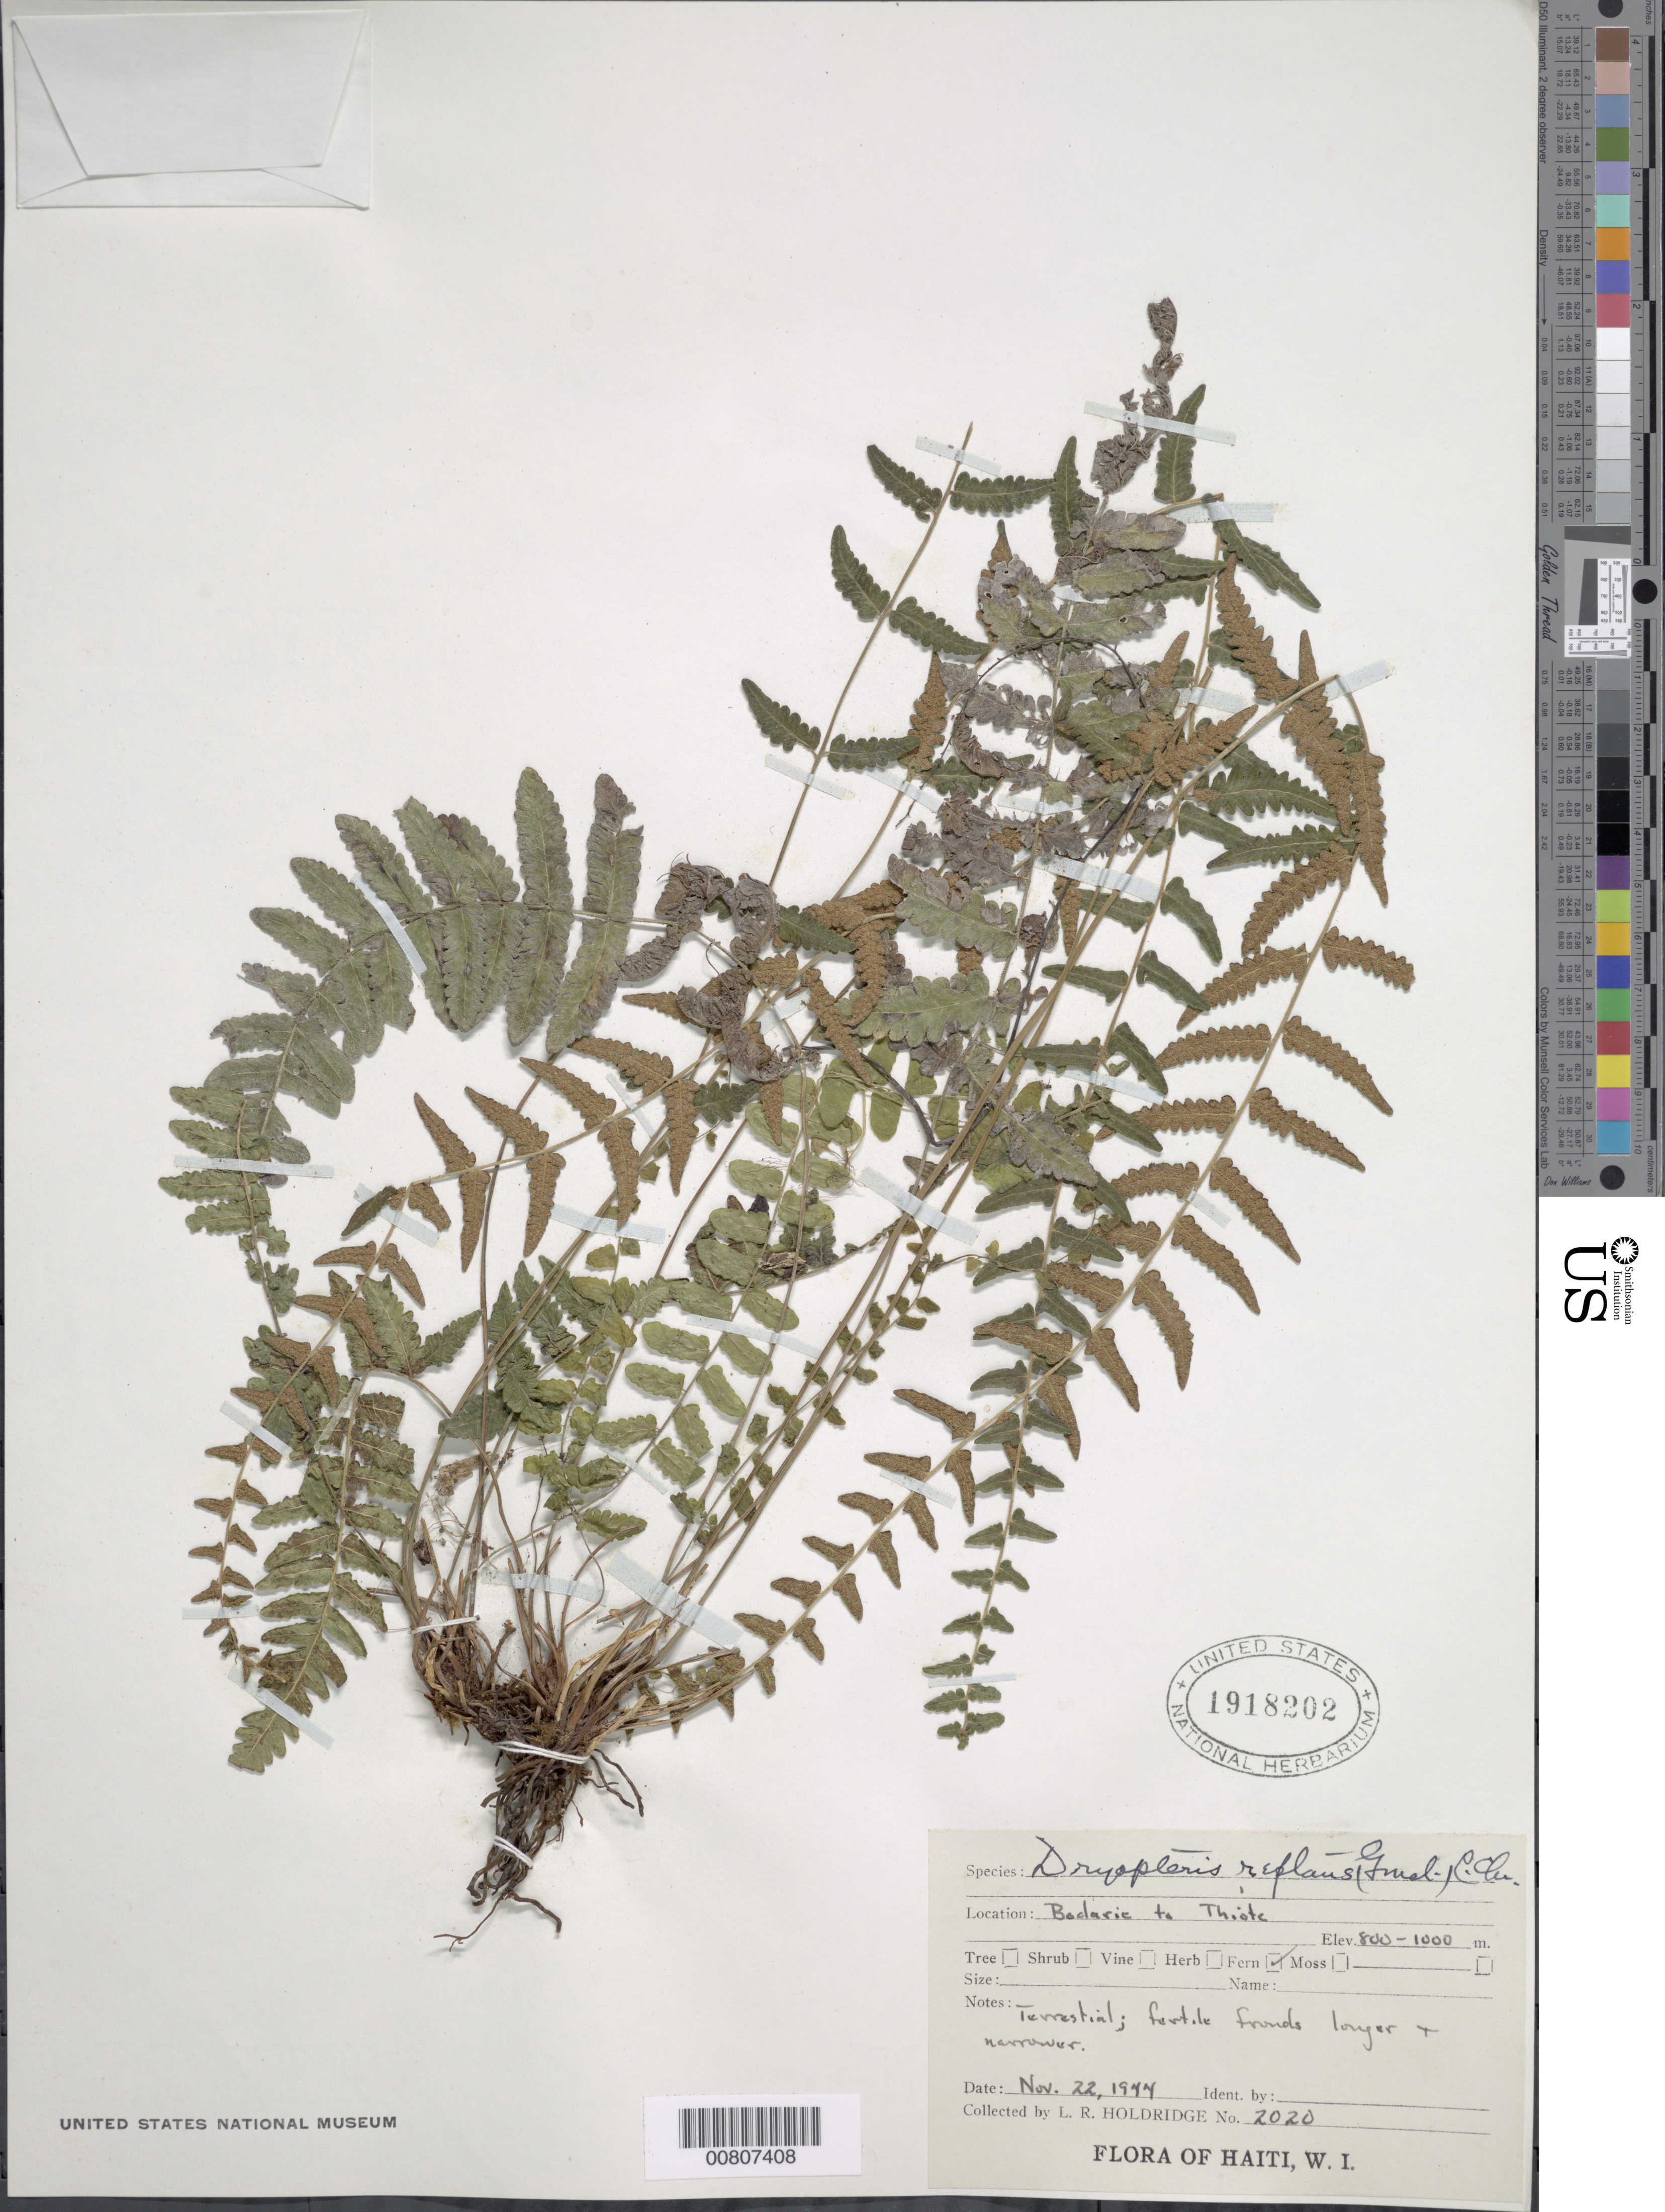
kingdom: Plantae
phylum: Tracheophyta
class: Polypodiopsida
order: Polypodiales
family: Thelypteridaceae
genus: Goniopteris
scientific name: Goniopteris reptans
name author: (J.F. Gmel.) C. Presl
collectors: L. Holdridge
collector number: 2020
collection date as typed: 22 Nov 1944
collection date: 1944-11-22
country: Haiti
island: Hispaniola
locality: Bodarie to Thiote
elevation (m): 800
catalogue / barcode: US 1918202